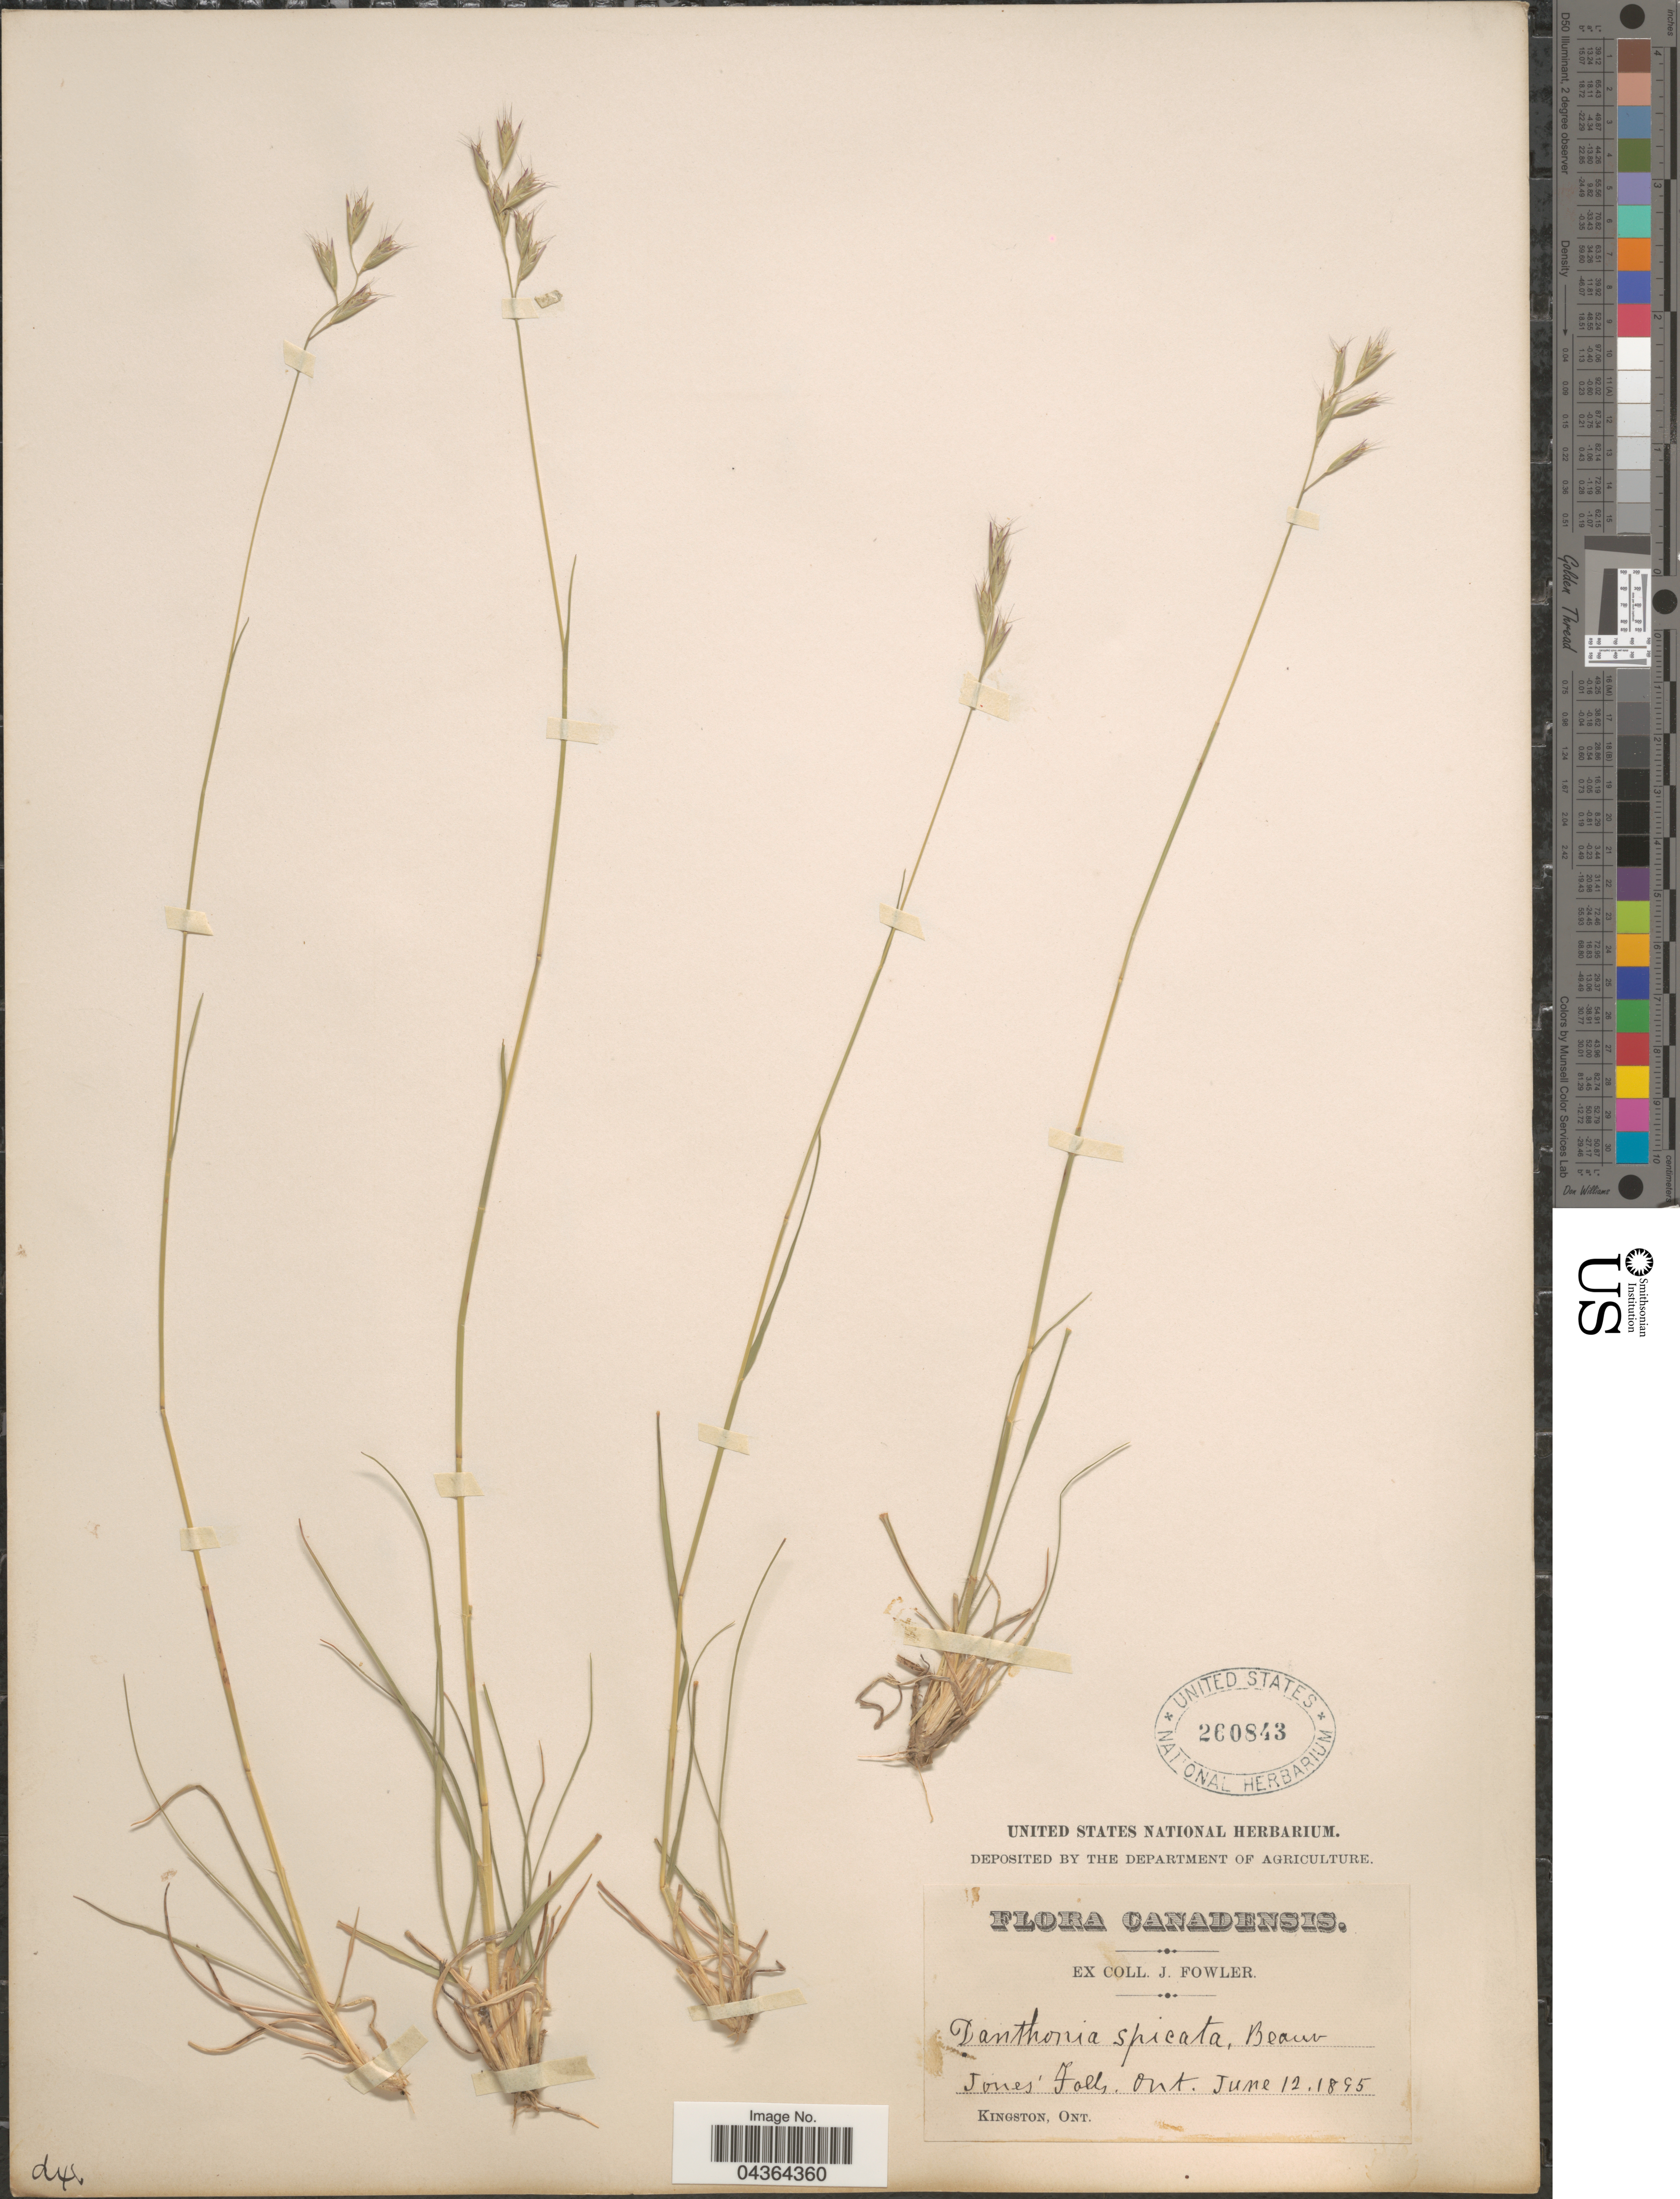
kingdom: Plantae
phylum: Tracheophyta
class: Liliopsida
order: Poales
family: Poaceae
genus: Danthonia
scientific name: Danthonia spicata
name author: (L.) P. Beauv. ex Roem. & Schult.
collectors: J. Fowler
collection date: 1895-06-12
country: Canada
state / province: Ontario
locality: Canadensis. Jones' Falls.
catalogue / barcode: US 260843